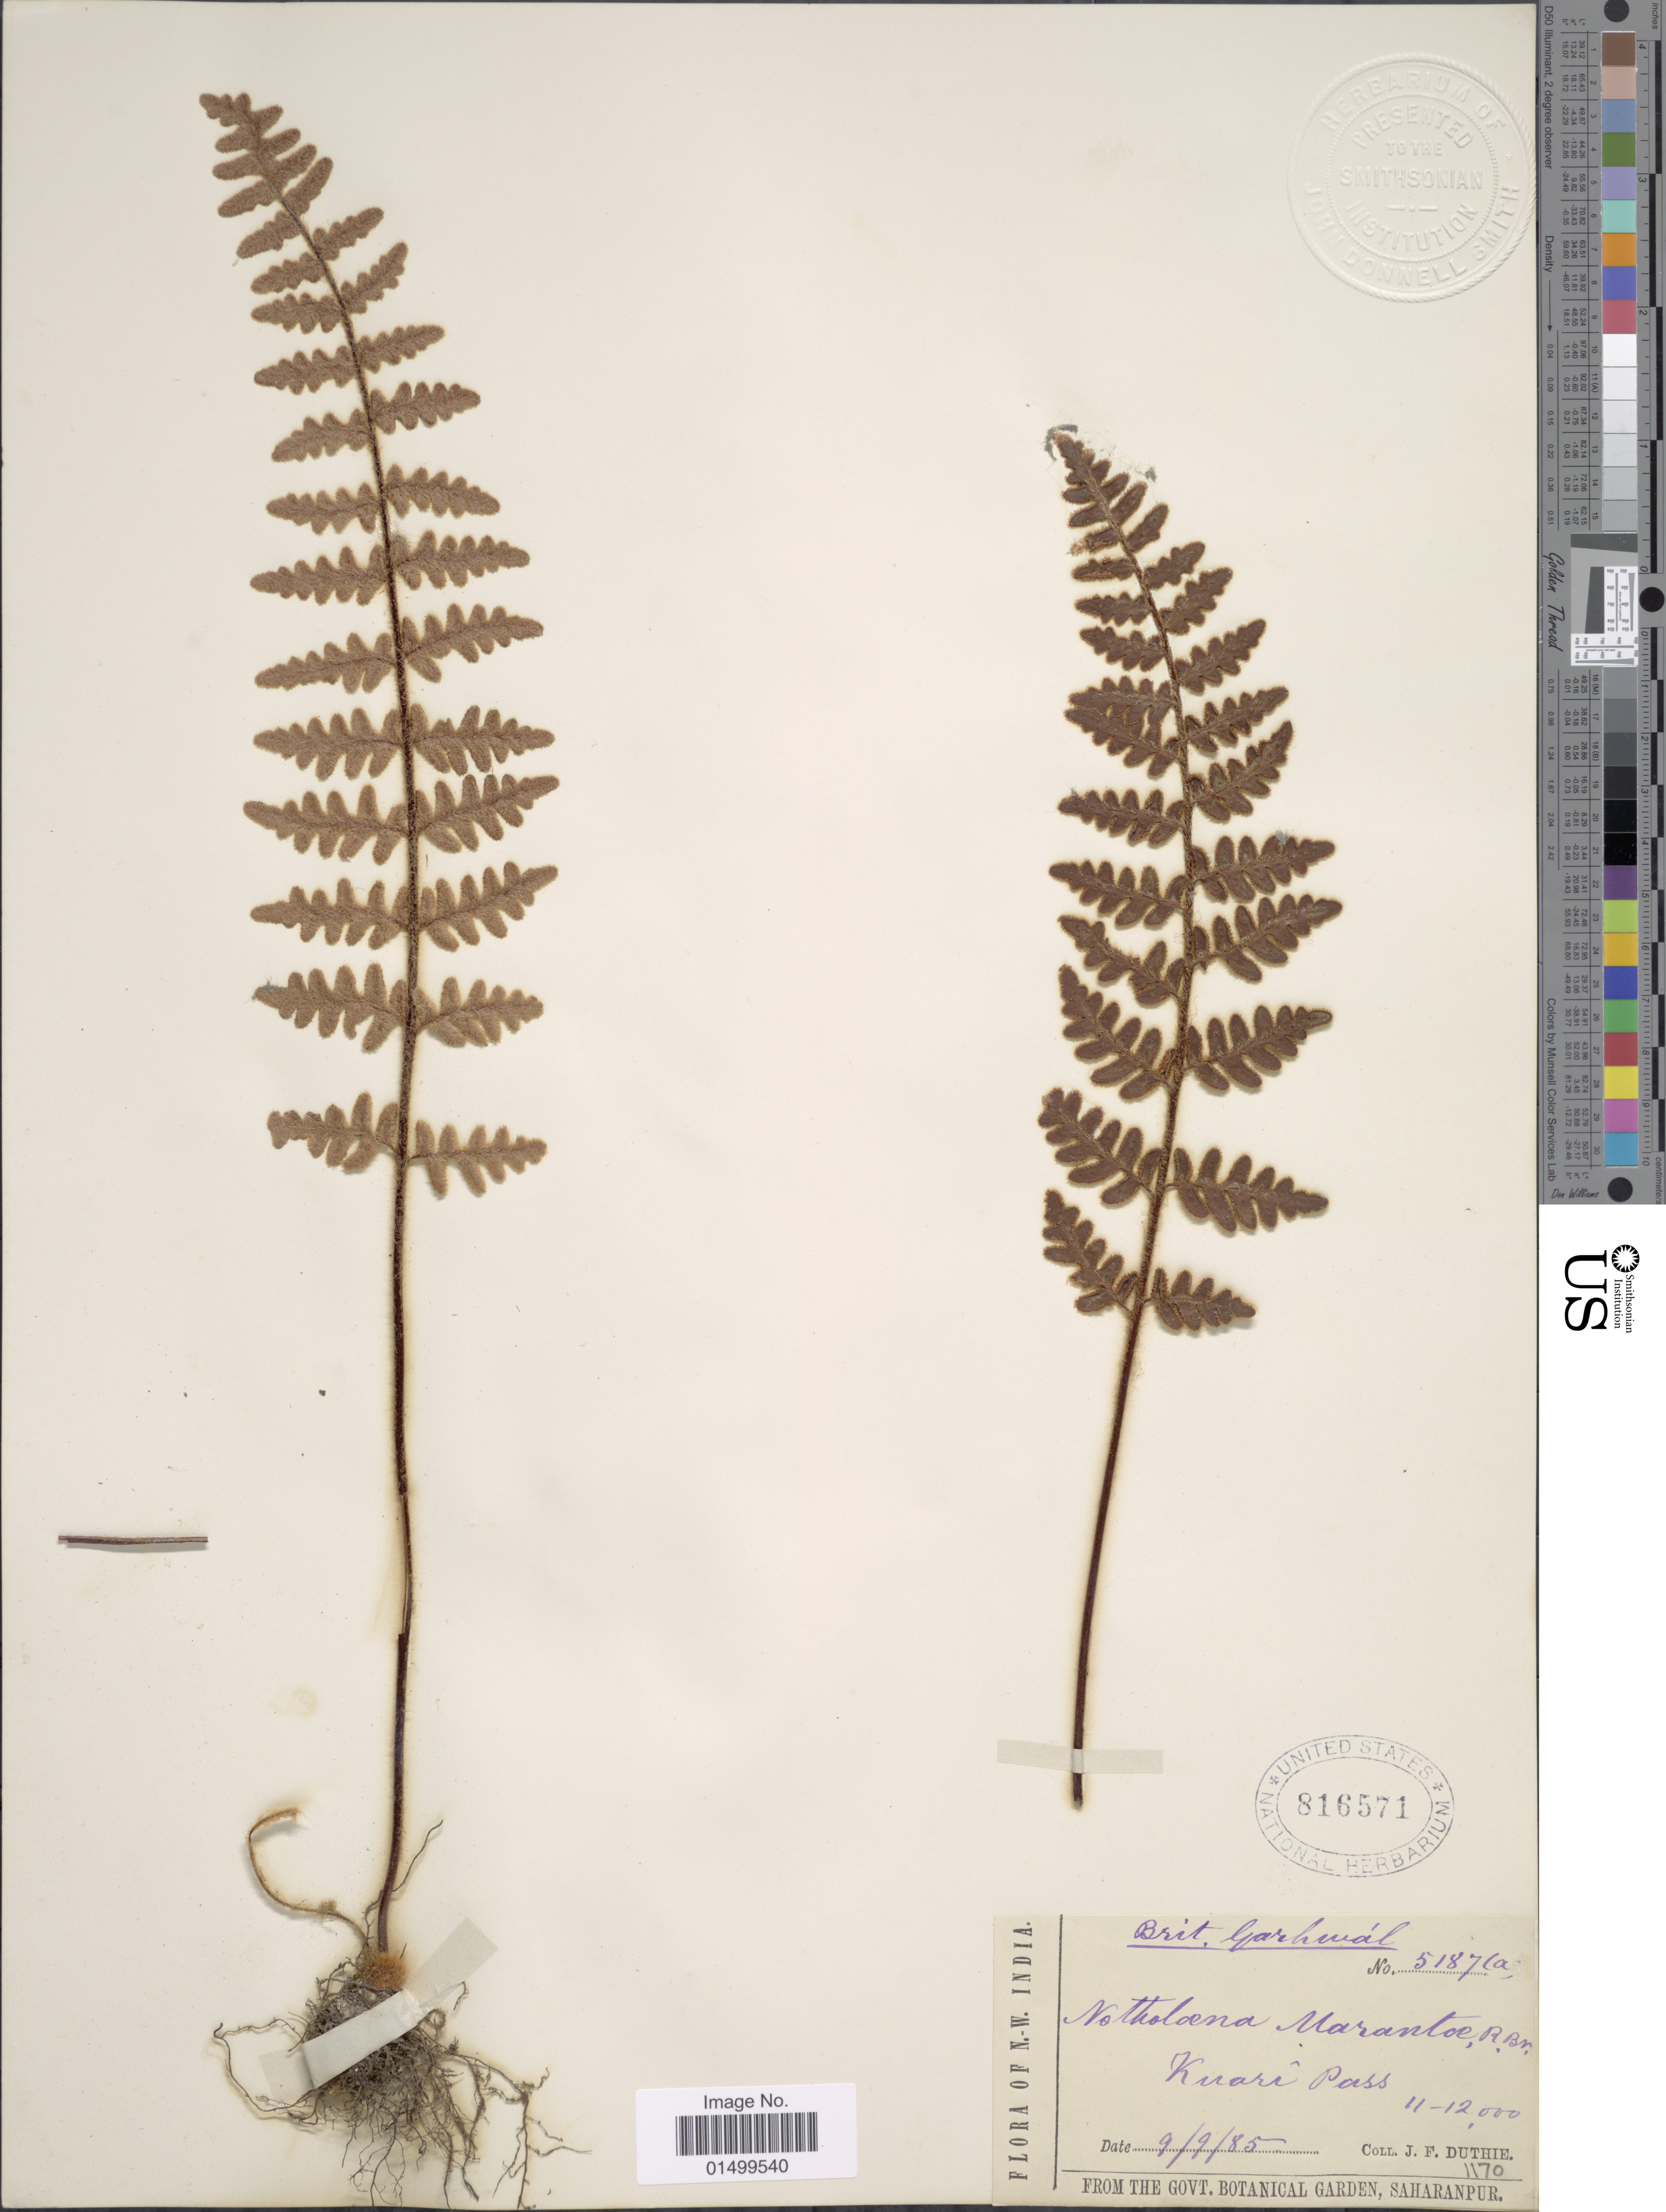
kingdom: Plantae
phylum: Tracheophyta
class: Polypodiopsida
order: Polypodiales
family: Pteridaceae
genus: Cheilanthes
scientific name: Cheilanthes marantae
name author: Domin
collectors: J. F. Duthie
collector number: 1170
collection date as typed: Transcribed d/m/y: 9/9/85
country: India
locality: N.-W. India, Brit. Garhwal. Kuari Pass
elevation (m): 3353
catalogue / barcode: US 816571